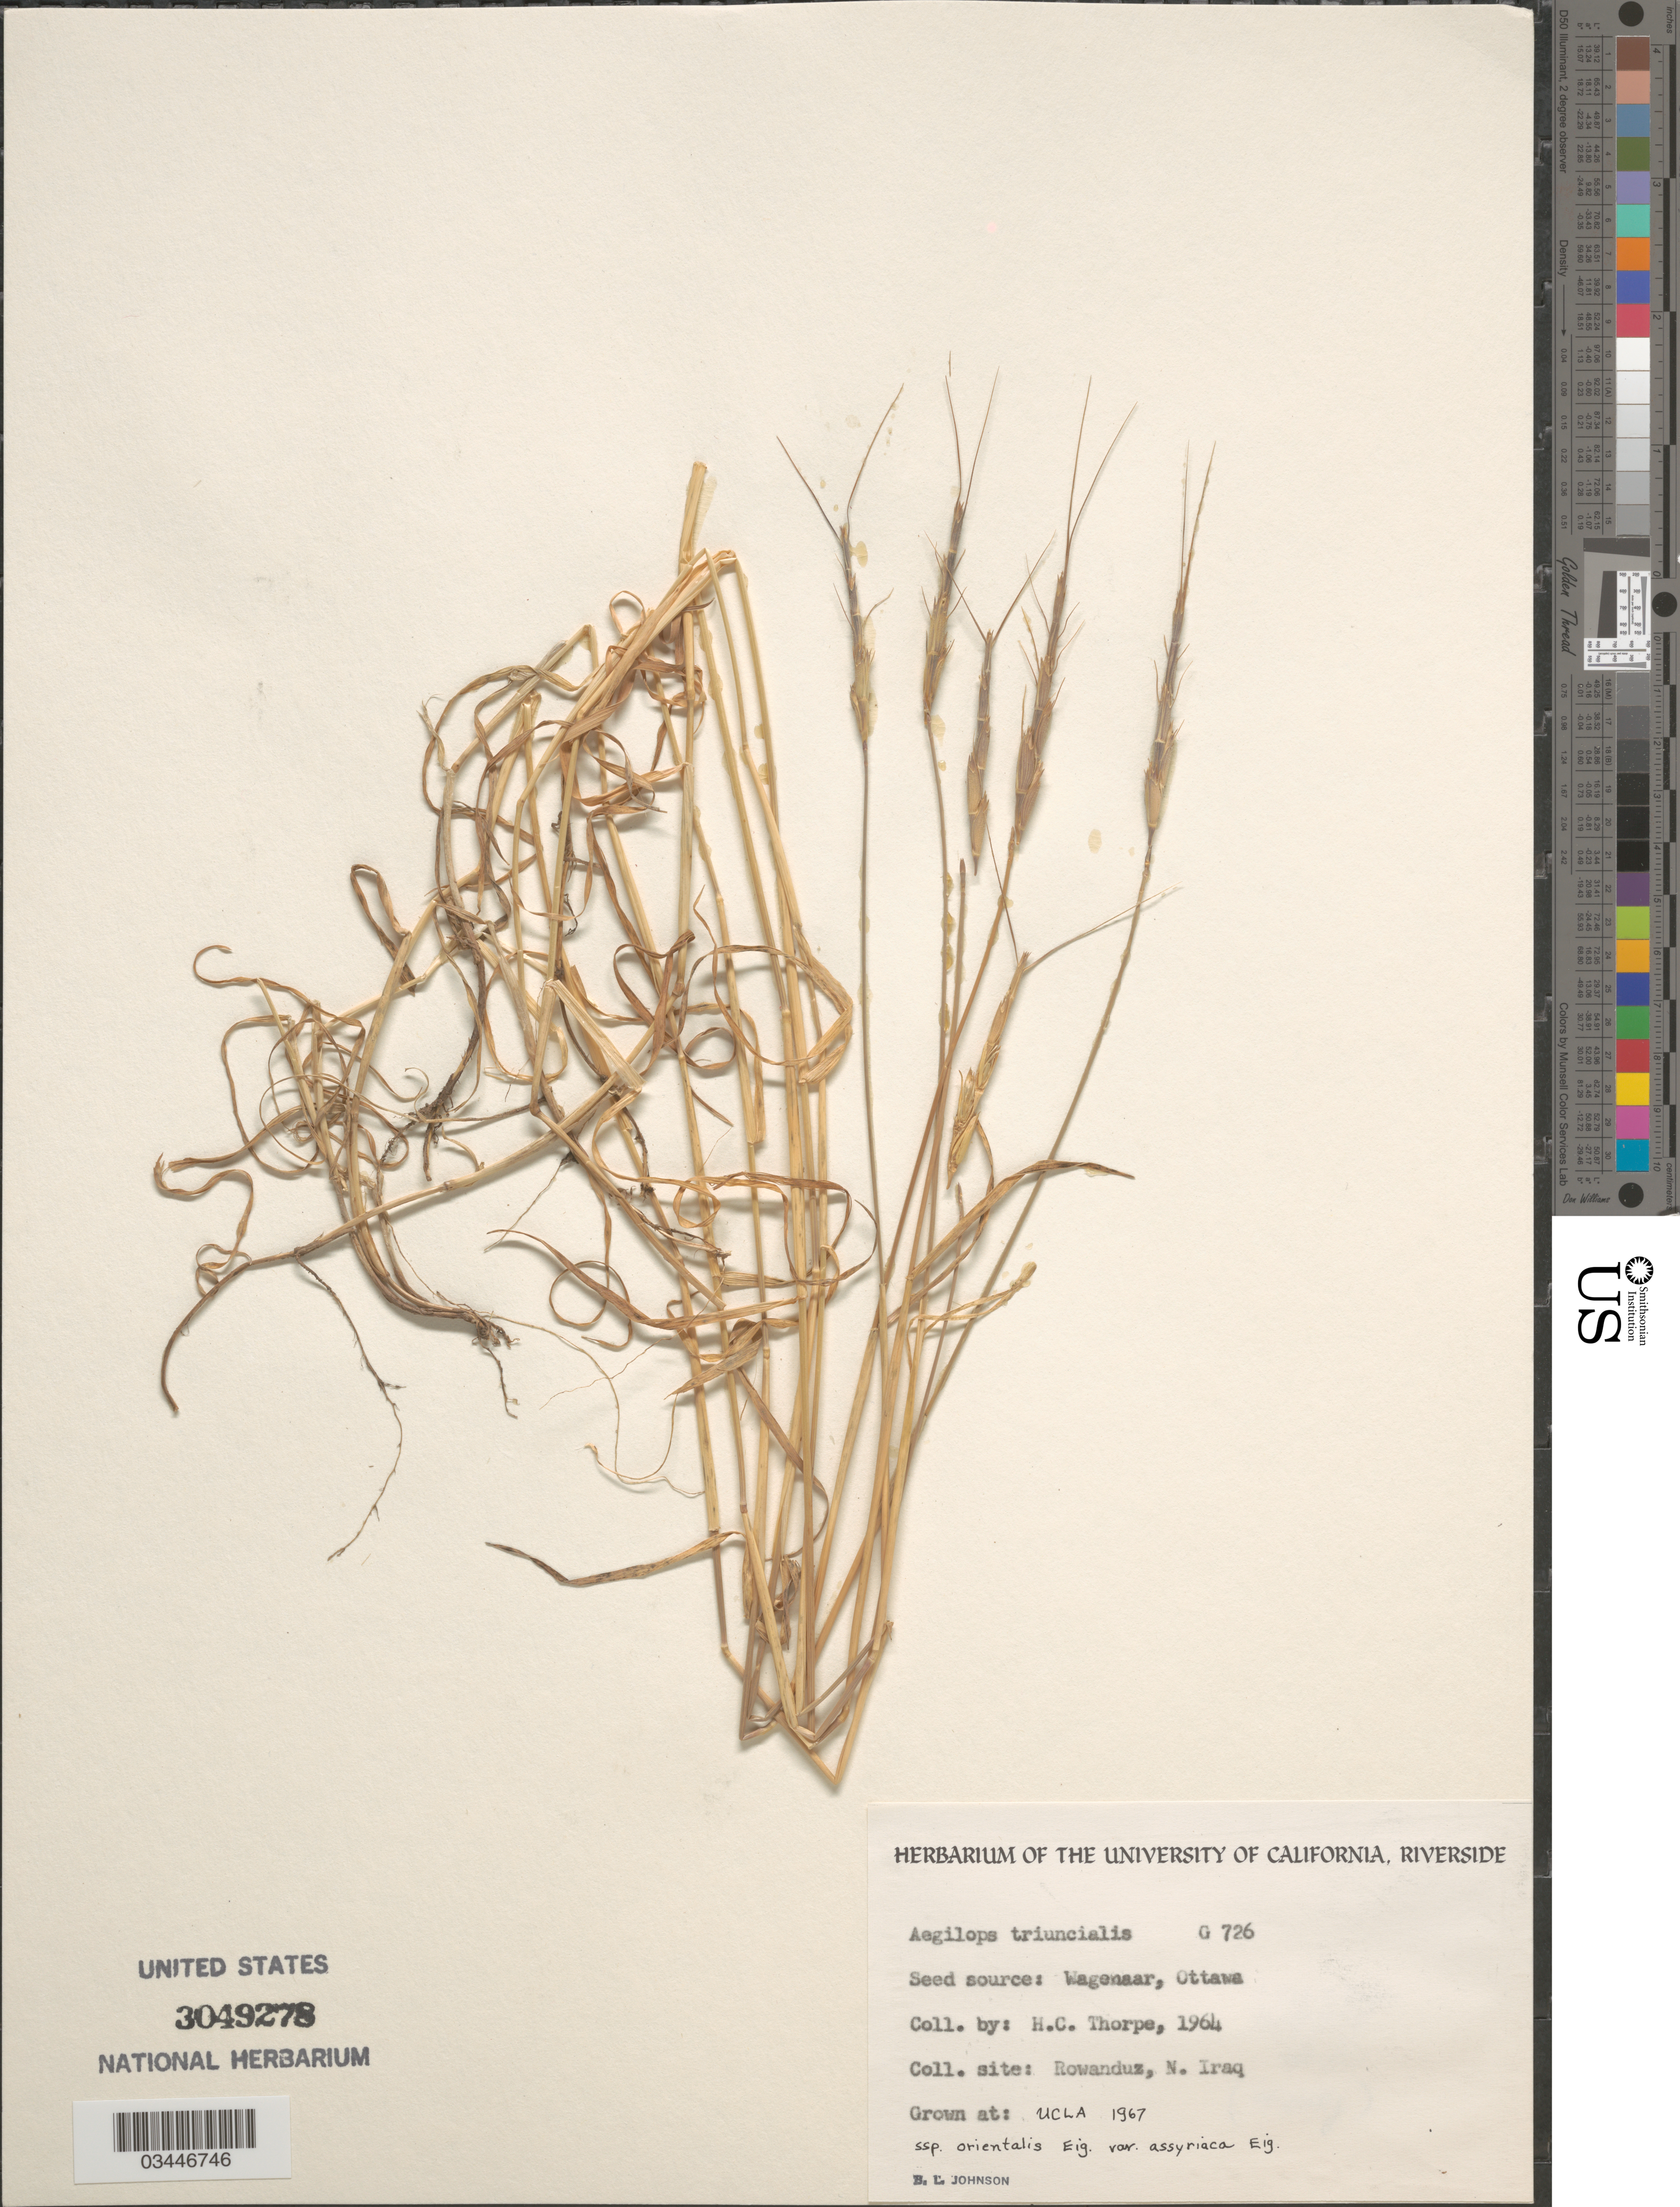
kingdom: Plantae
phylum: Tracheophyta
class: Liliopsida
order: Poales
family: Poaceae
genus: Aegilops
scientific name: Aegilops triuncialis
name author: L.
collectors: B. Johnson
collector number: G726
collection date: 1967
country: United States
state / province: California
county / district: Los Angeles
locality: UCLA.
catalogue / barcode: US 3049278